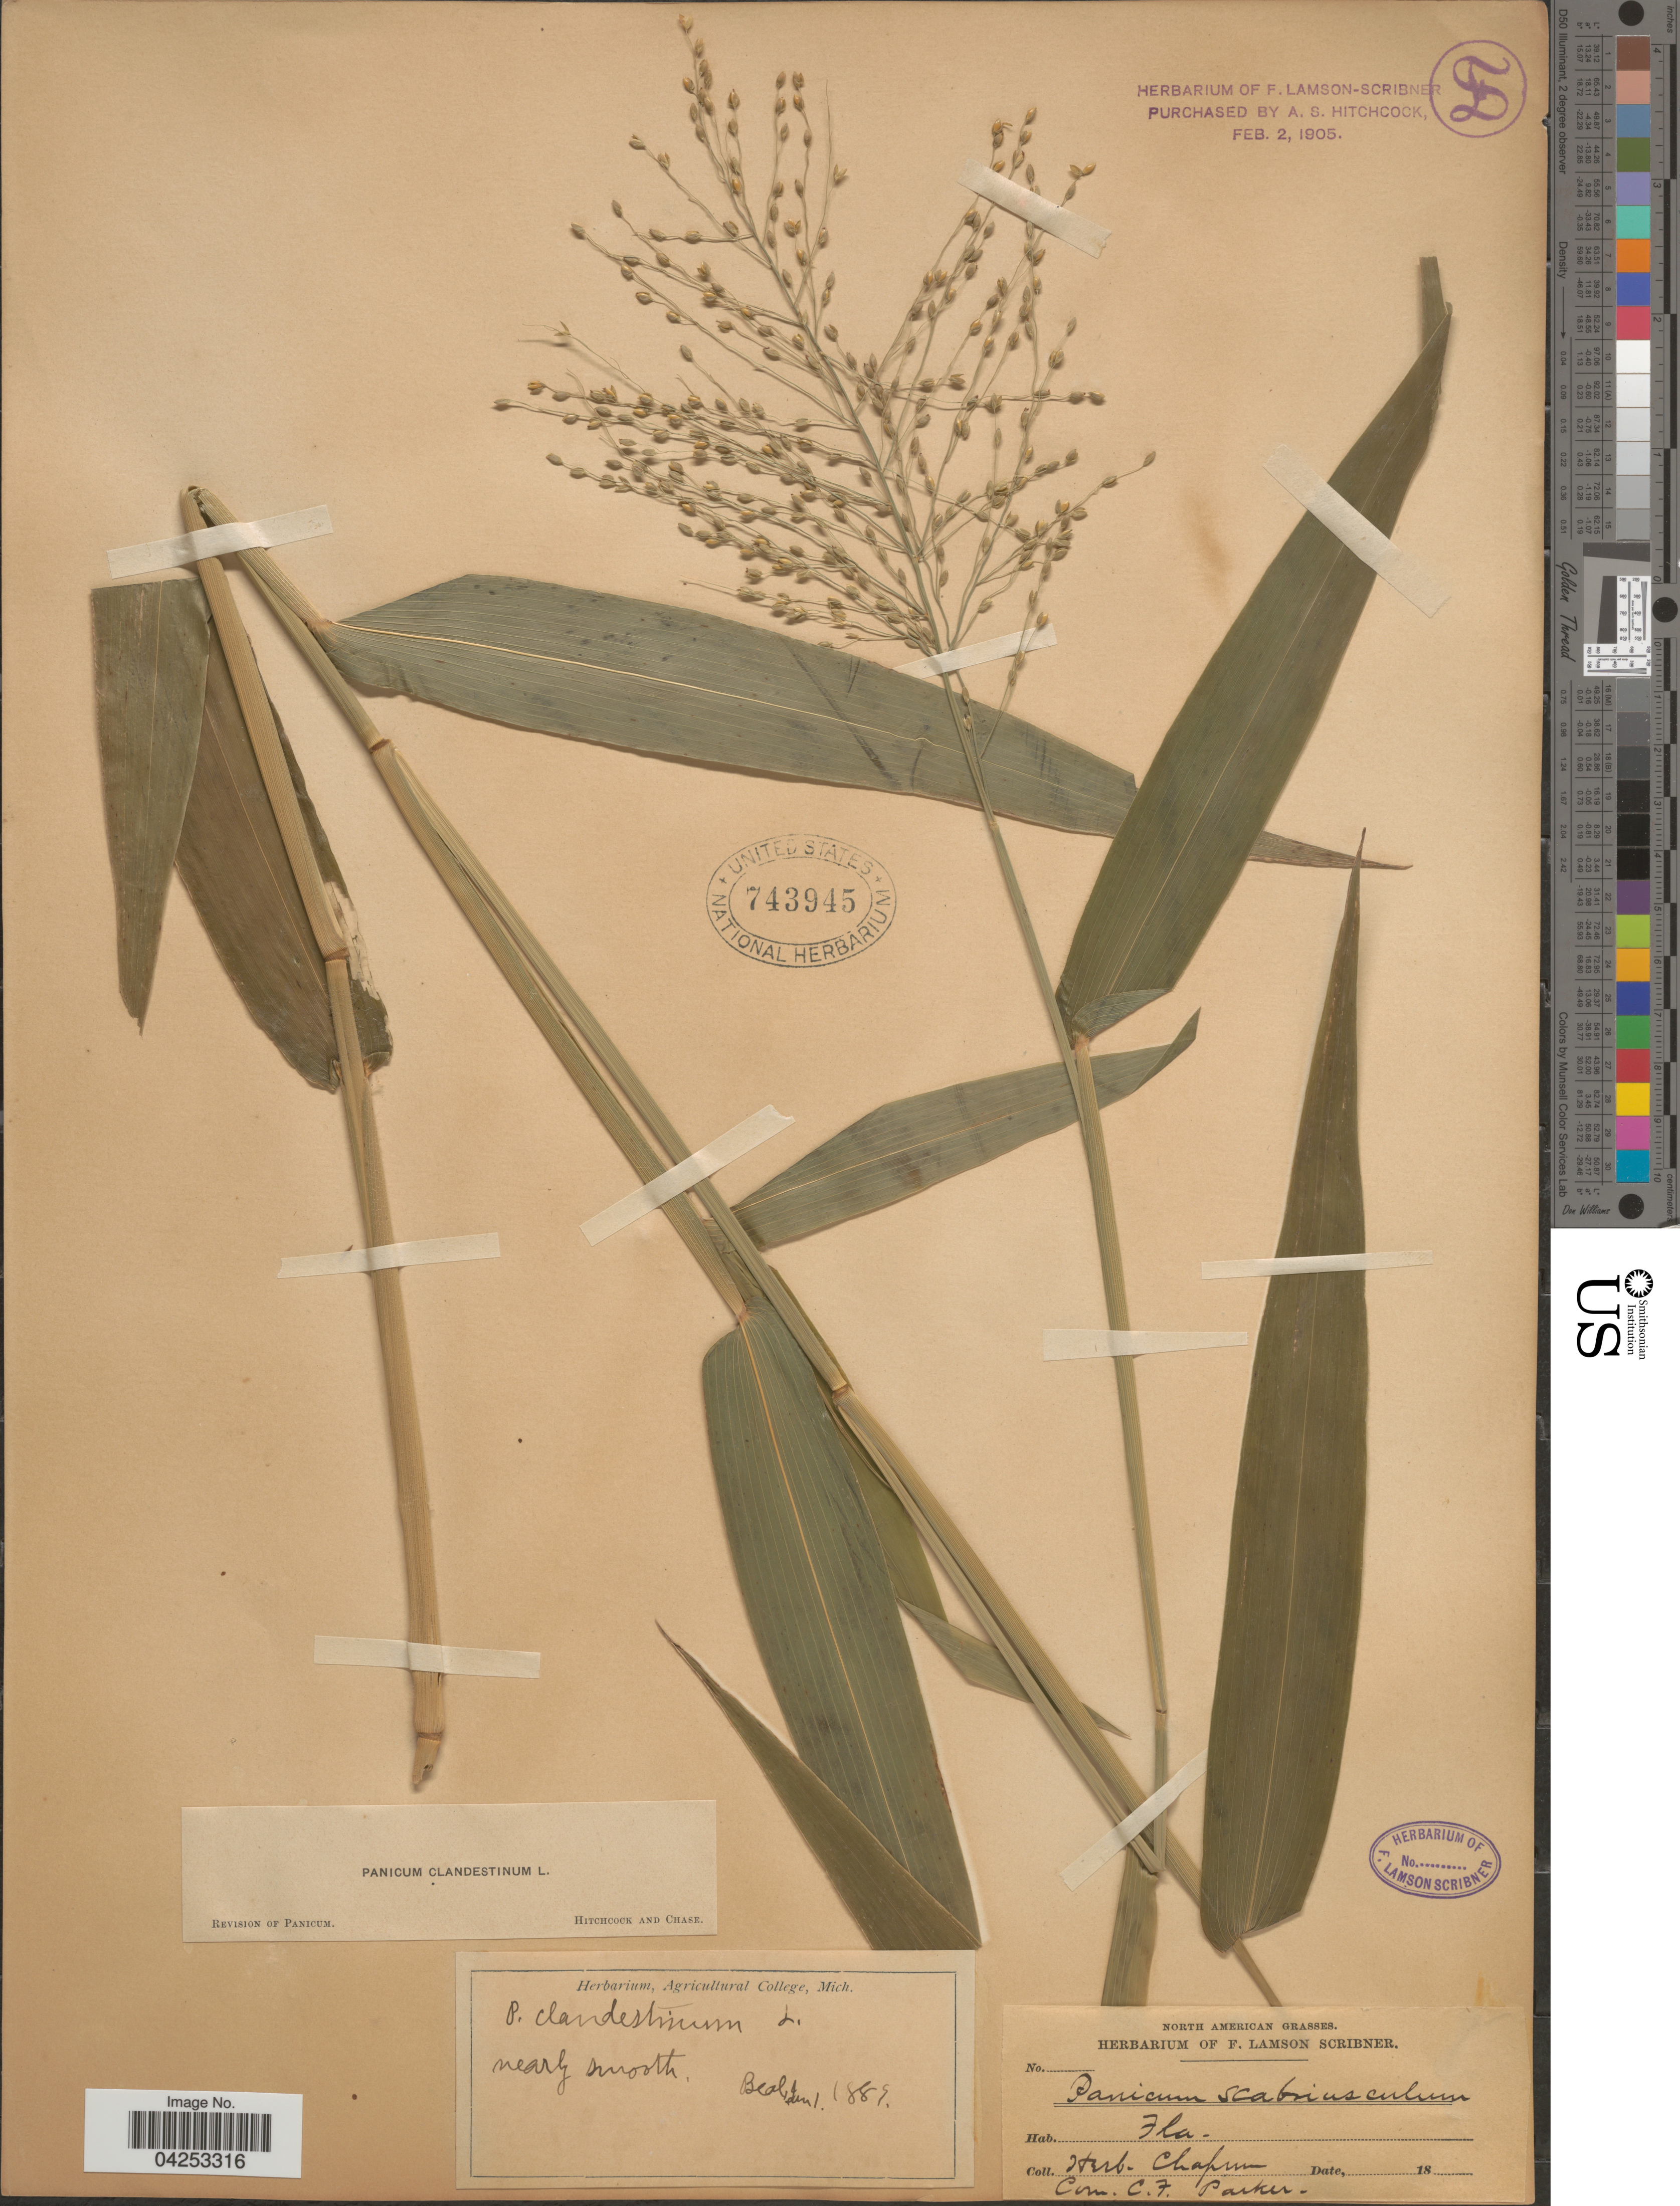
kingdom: Plantae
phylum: Tracheophyta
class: Liliopsida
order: Poales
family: Poaceae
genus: Dichanthelium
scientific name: Dichanthelium clandestinum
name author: (L.) Gould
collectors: ex herb. Chapman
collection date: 1889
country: United States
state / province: Florida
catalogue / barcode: US 743945